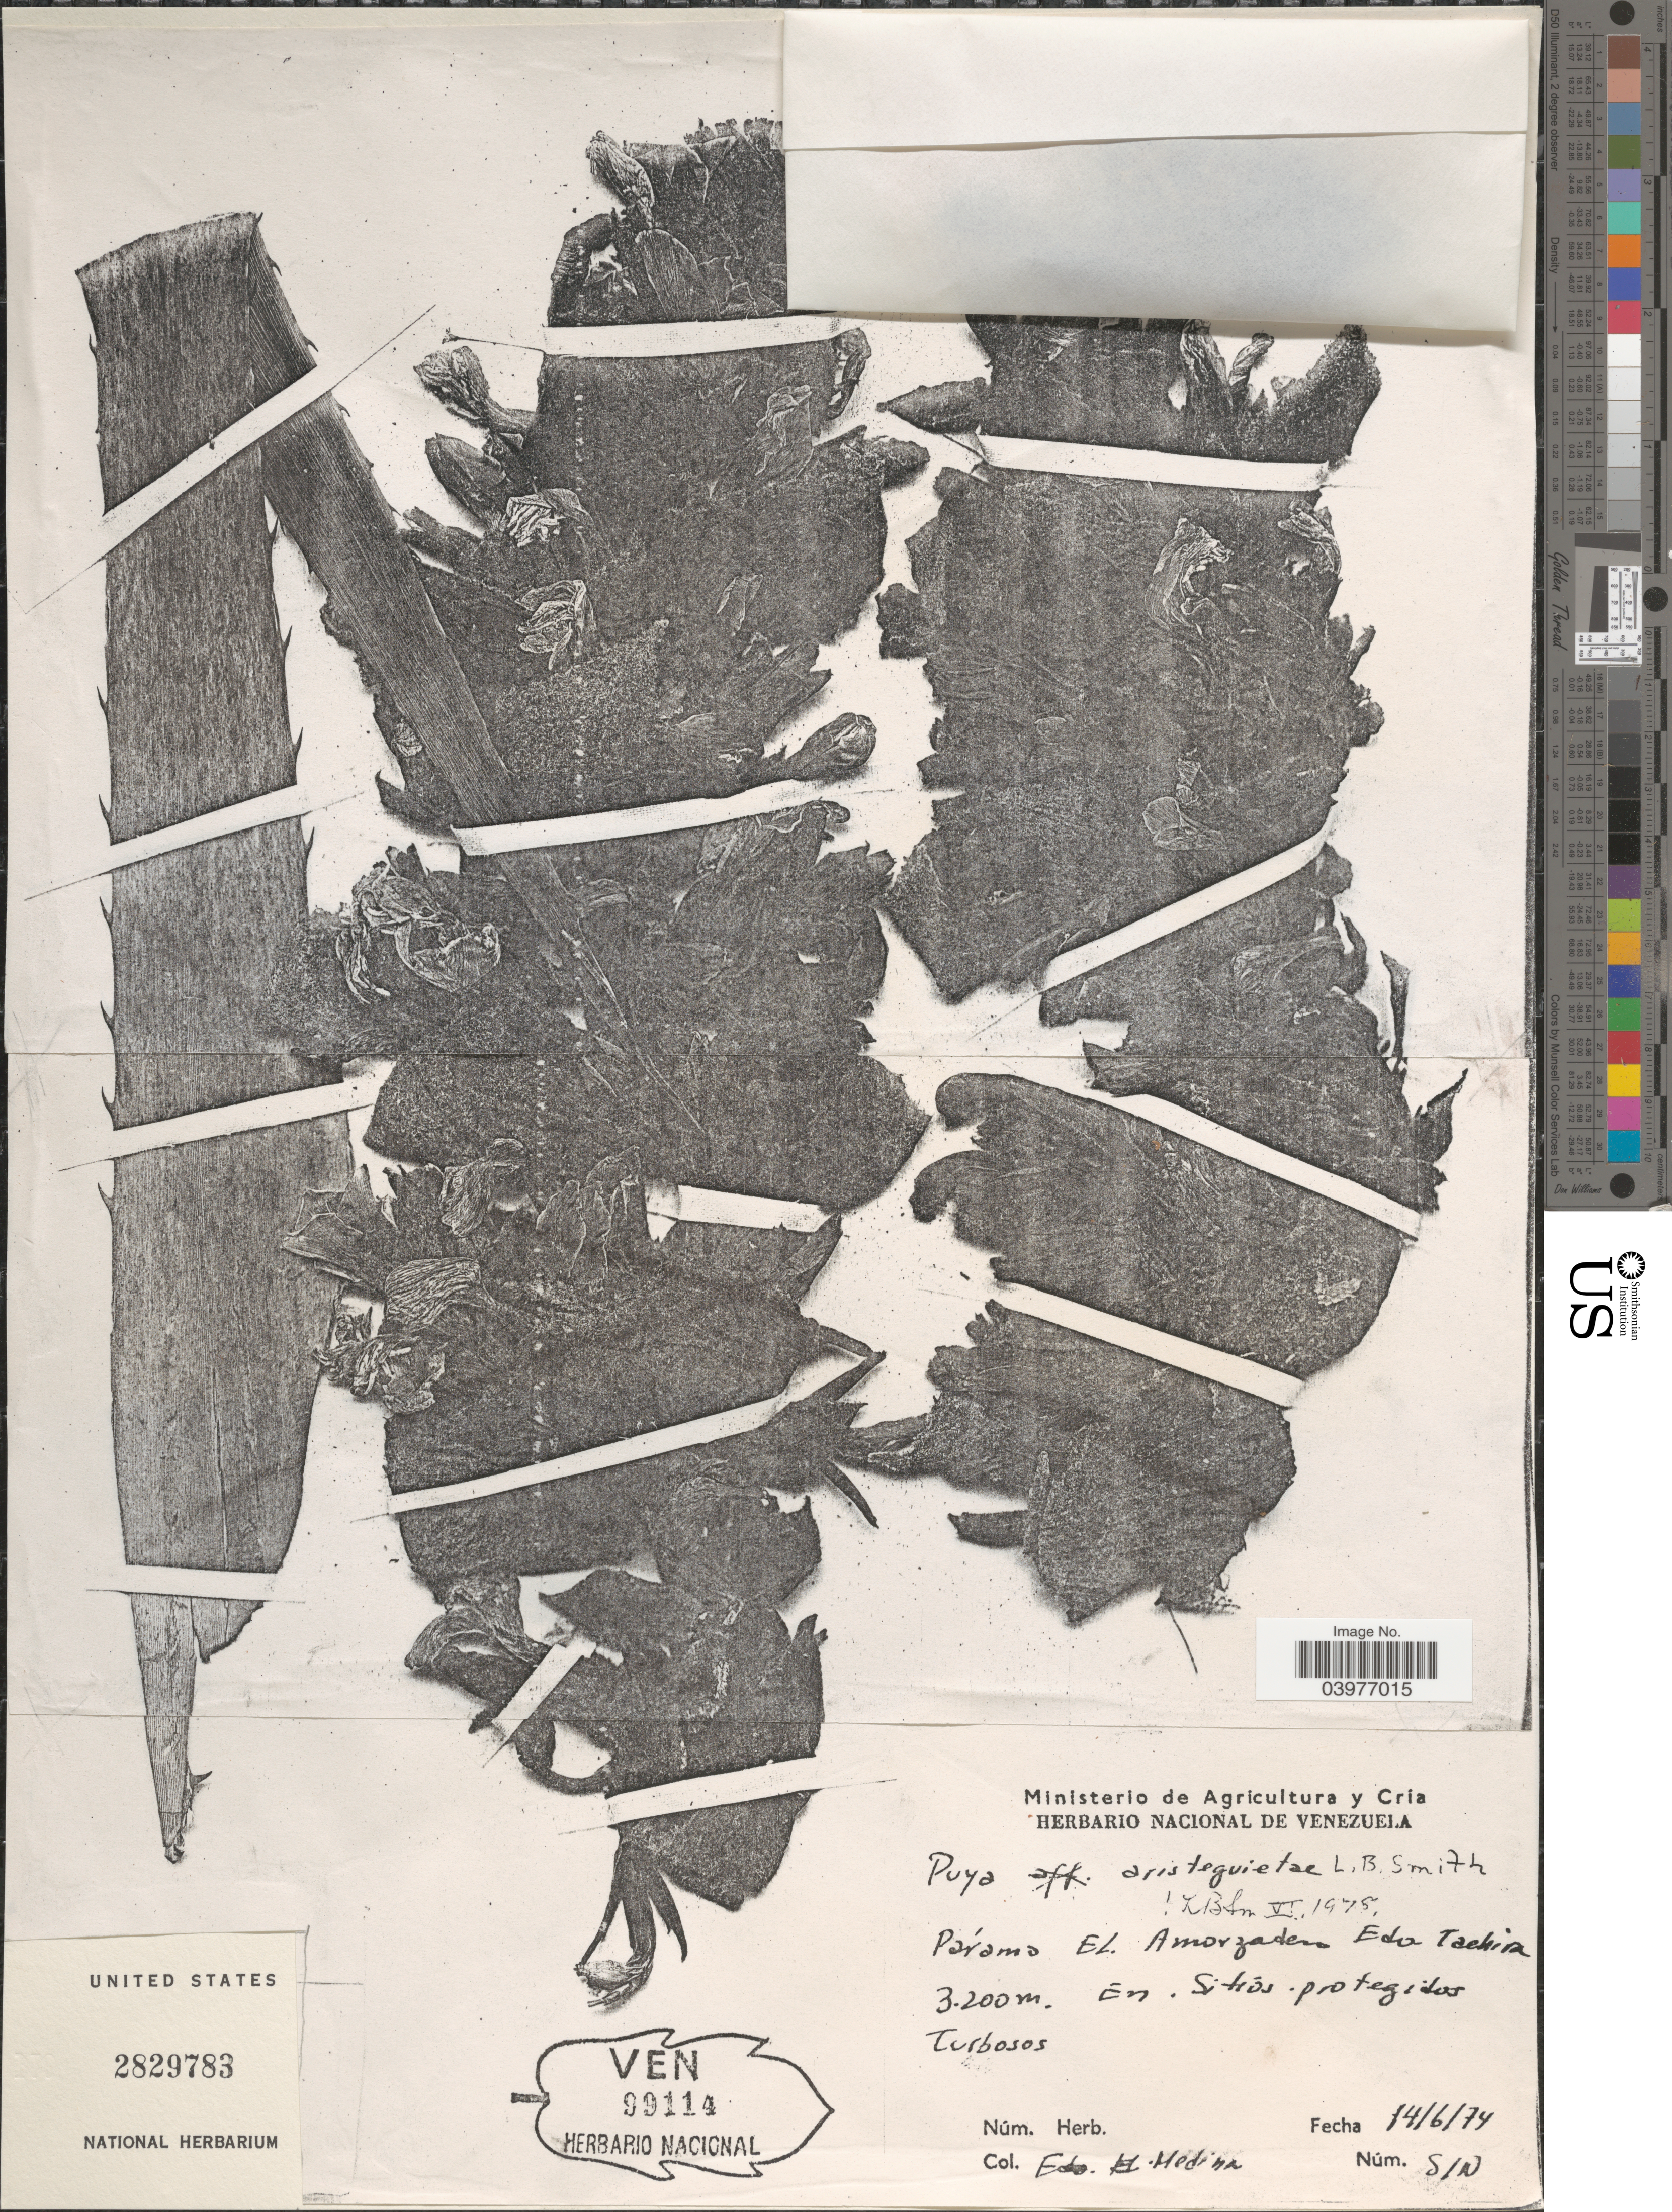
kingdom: Plantae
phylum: Tracheophyta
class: Liliopsida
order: Poales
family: Bromeliaceae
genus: Puya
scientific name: Puya aristeguietae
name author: L.B. Sm.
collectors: E. Medina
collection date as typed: Transcribed d/m/y: 14/6/74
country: Venezuela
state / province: Tachira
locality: Páramo El. Amorzadeno Edo Tachira.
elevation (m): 3200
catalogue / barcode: US 2829783